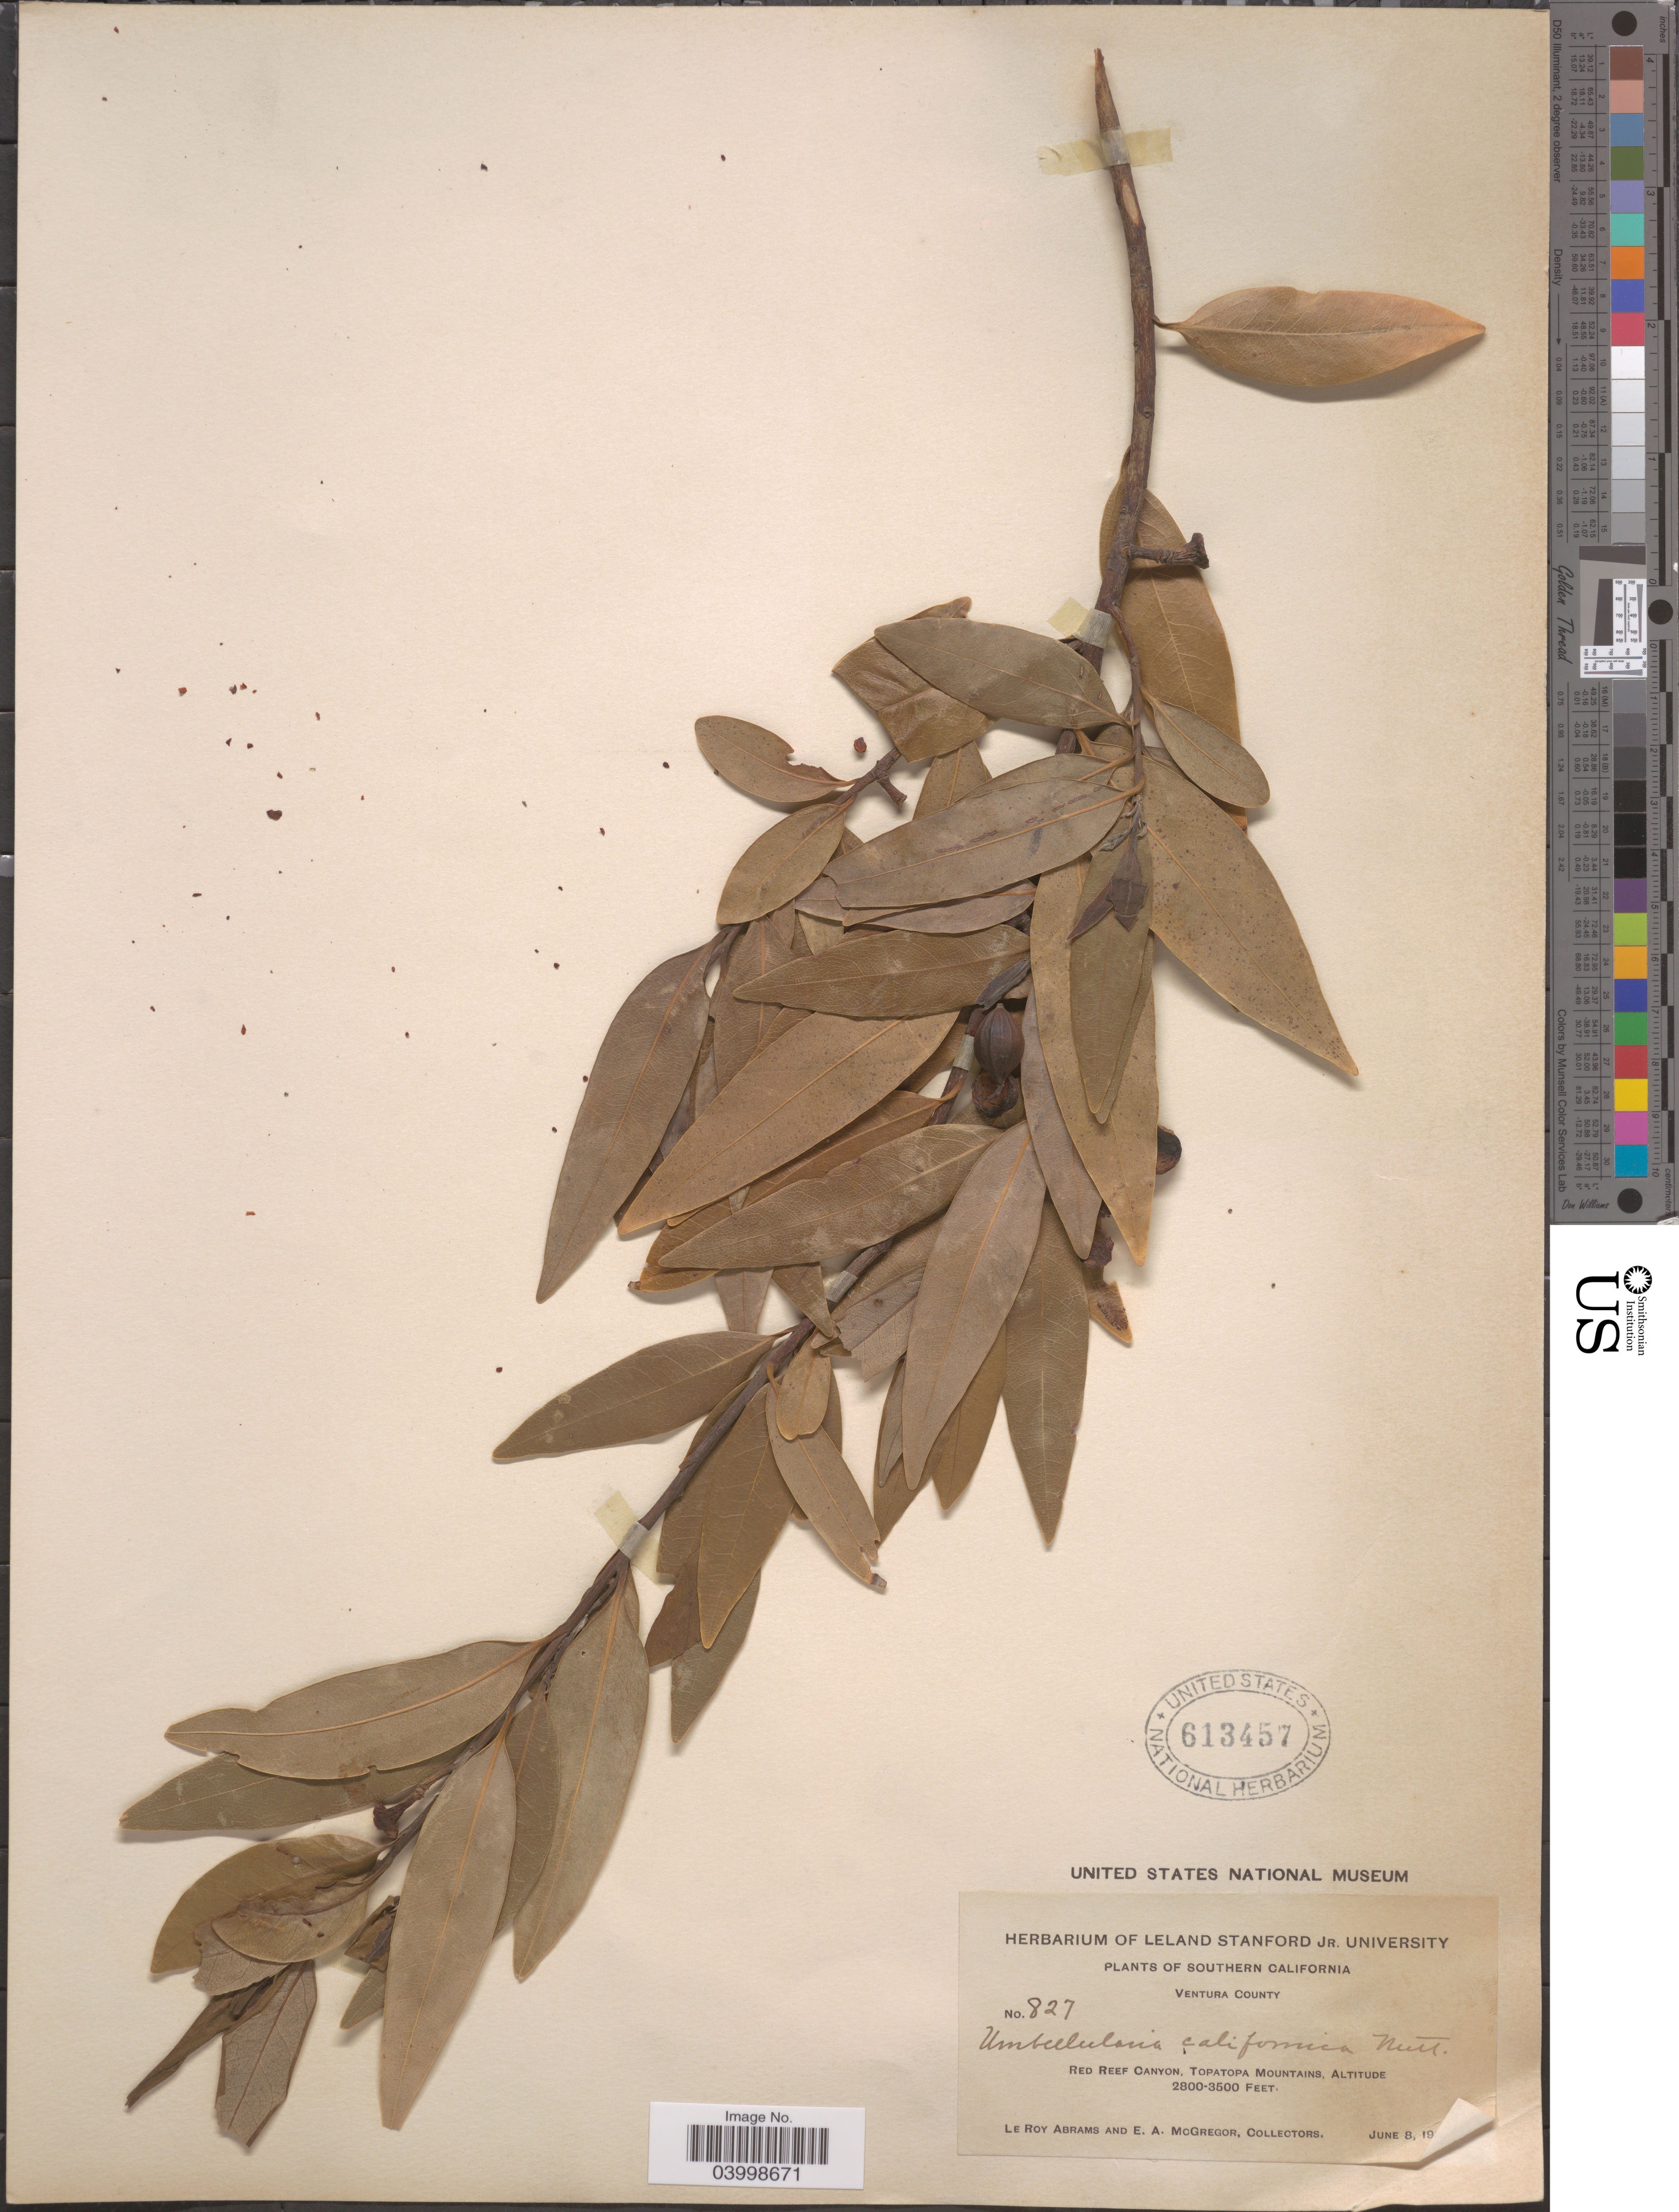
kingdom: Plantae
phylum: Tracheophyta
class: Magnoliopsida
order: Laurales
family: Lauraceae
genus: Umbellularia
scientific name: Umbellularia californica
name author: (Hook. & Arn.) Nutt.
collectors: L. Abrams & E. A. McGregor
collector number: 827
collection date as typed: June 8, 19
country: United States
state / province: California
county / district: Ventura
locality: Southern California. Ventura County. Red Reef Conyon, Topatopa Mountains.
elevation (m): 853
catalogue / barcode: US 613457